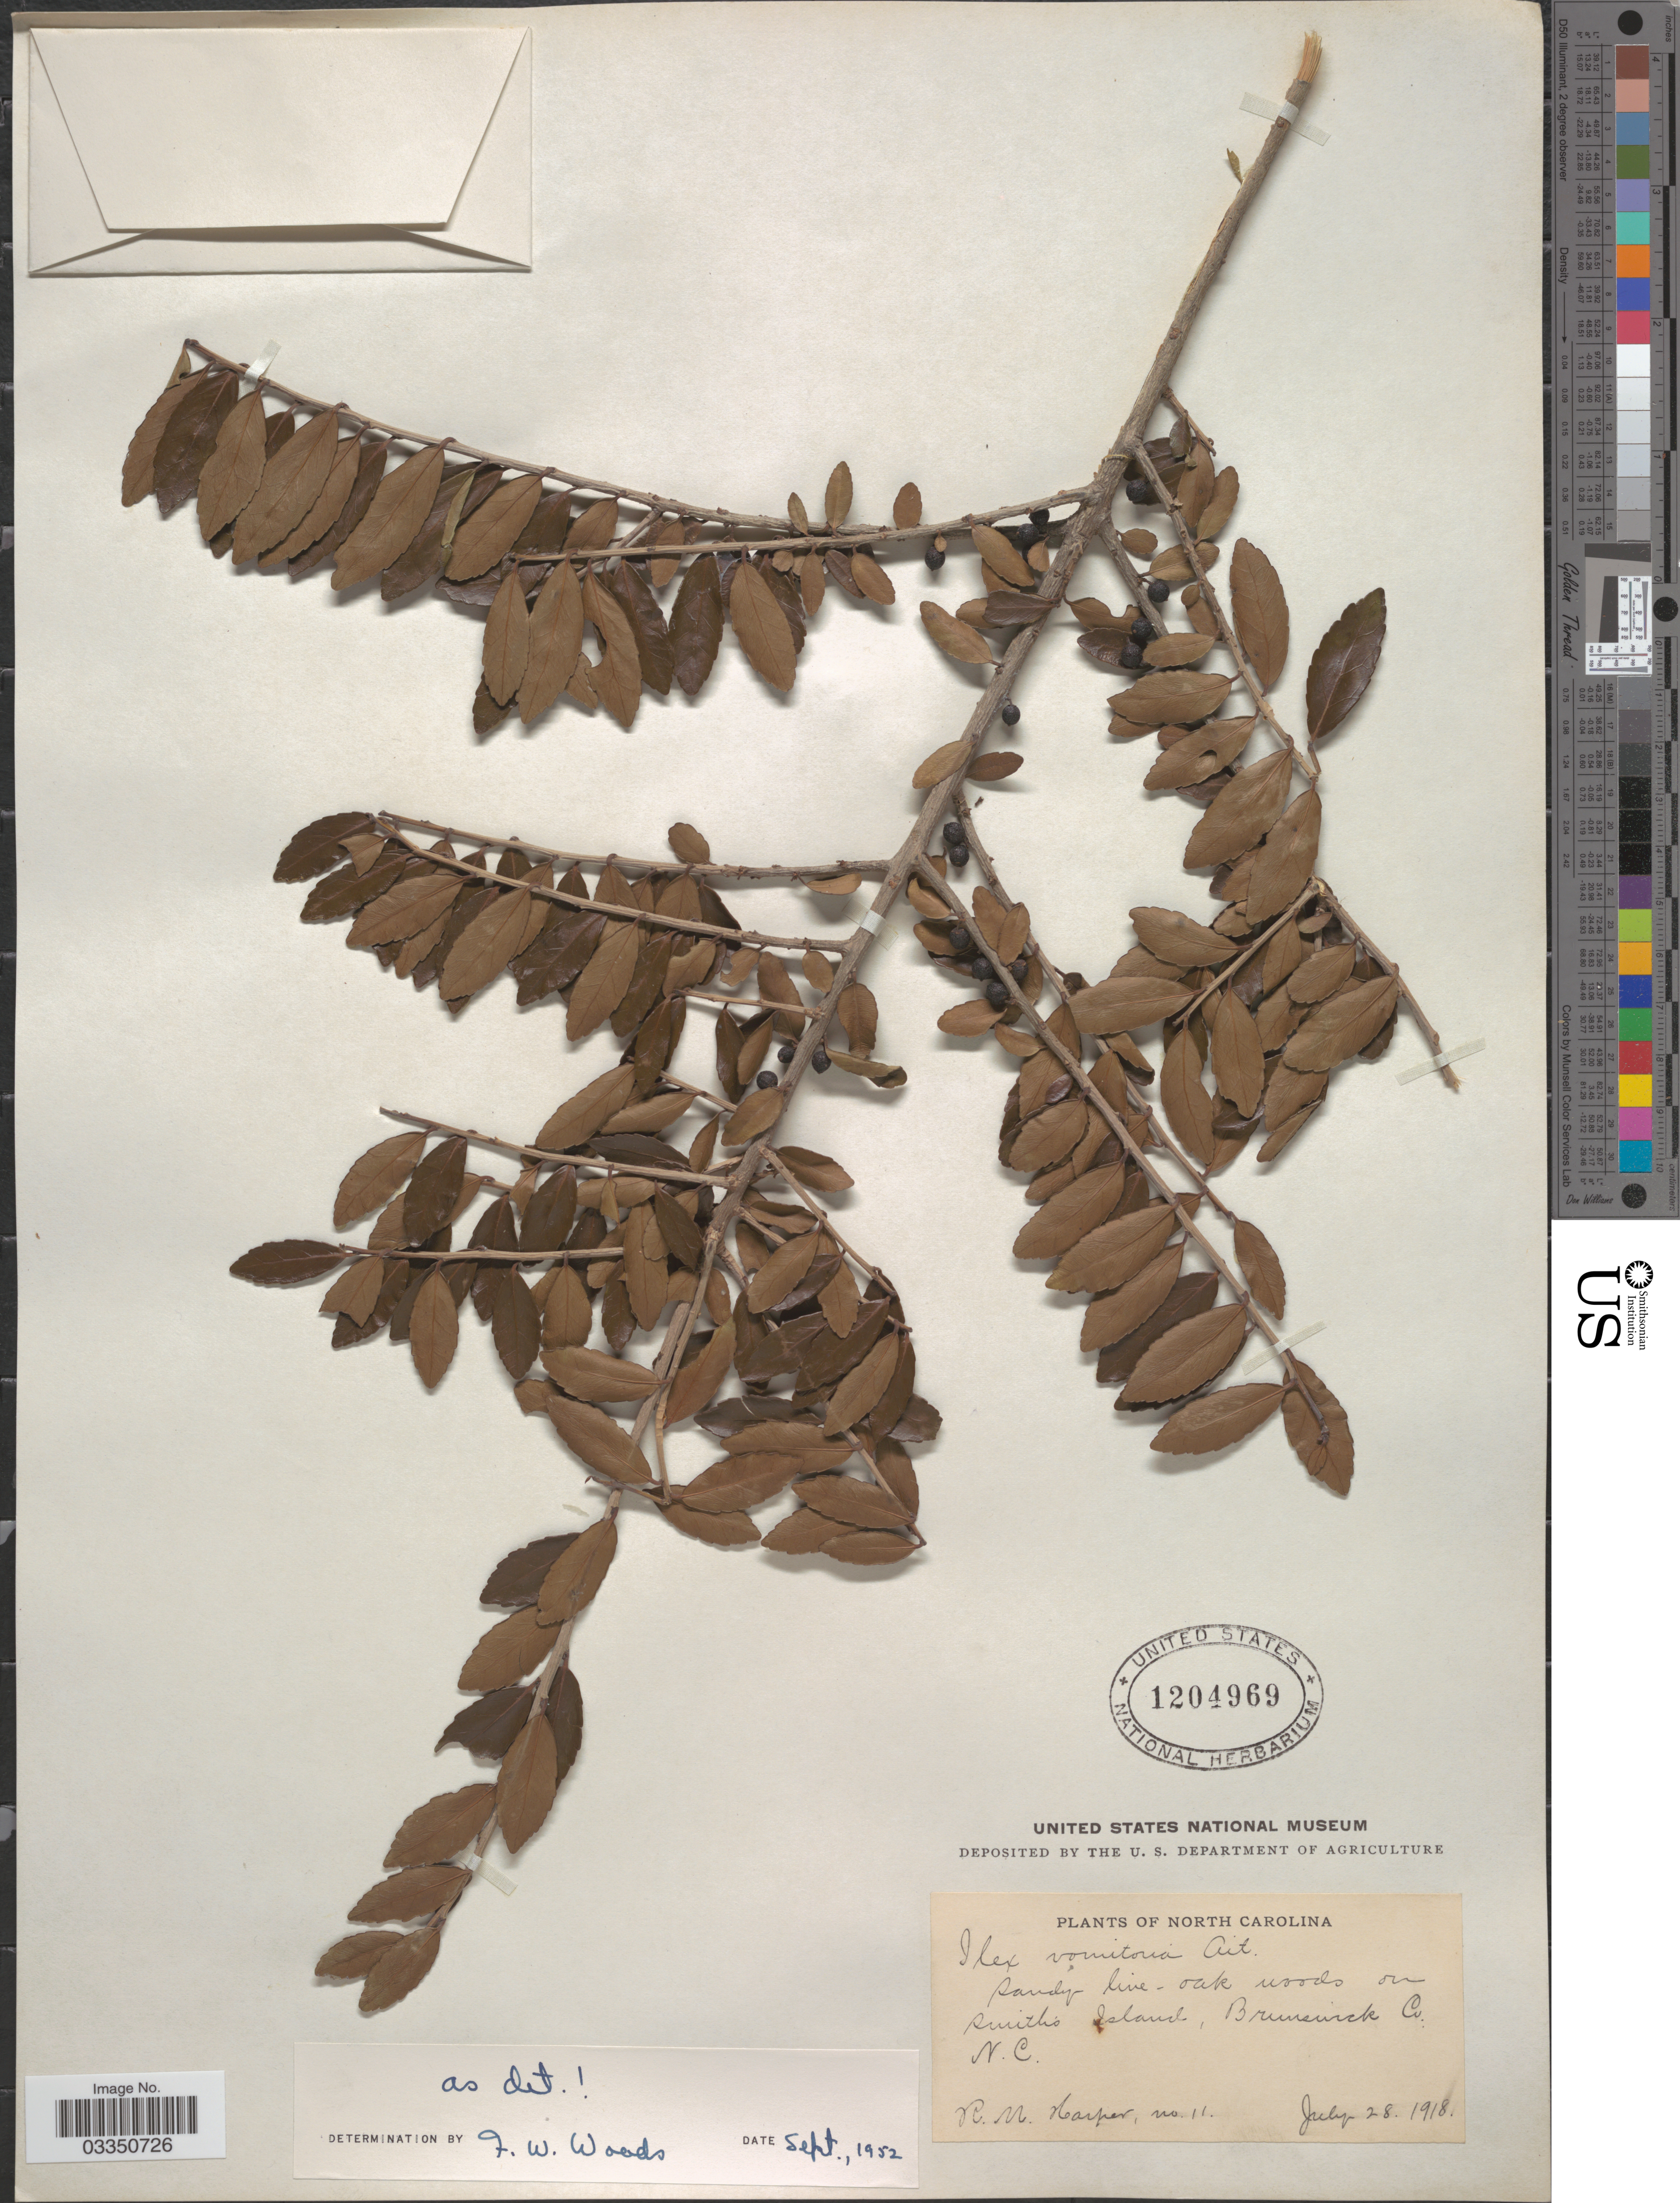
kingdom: Plantae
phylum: Tracheophyta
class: Magnoliopsida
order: Aquifoliales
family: Aquifoliaceae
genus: Ilex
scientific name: Ilex vomitoria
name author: Aiton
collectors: R. Harper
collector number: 11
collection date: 1918-07-28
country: United States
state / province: North Carolina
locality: Sandy live-oak woods on Smith's Island, Brunswick Co.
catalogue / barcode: US 1204969